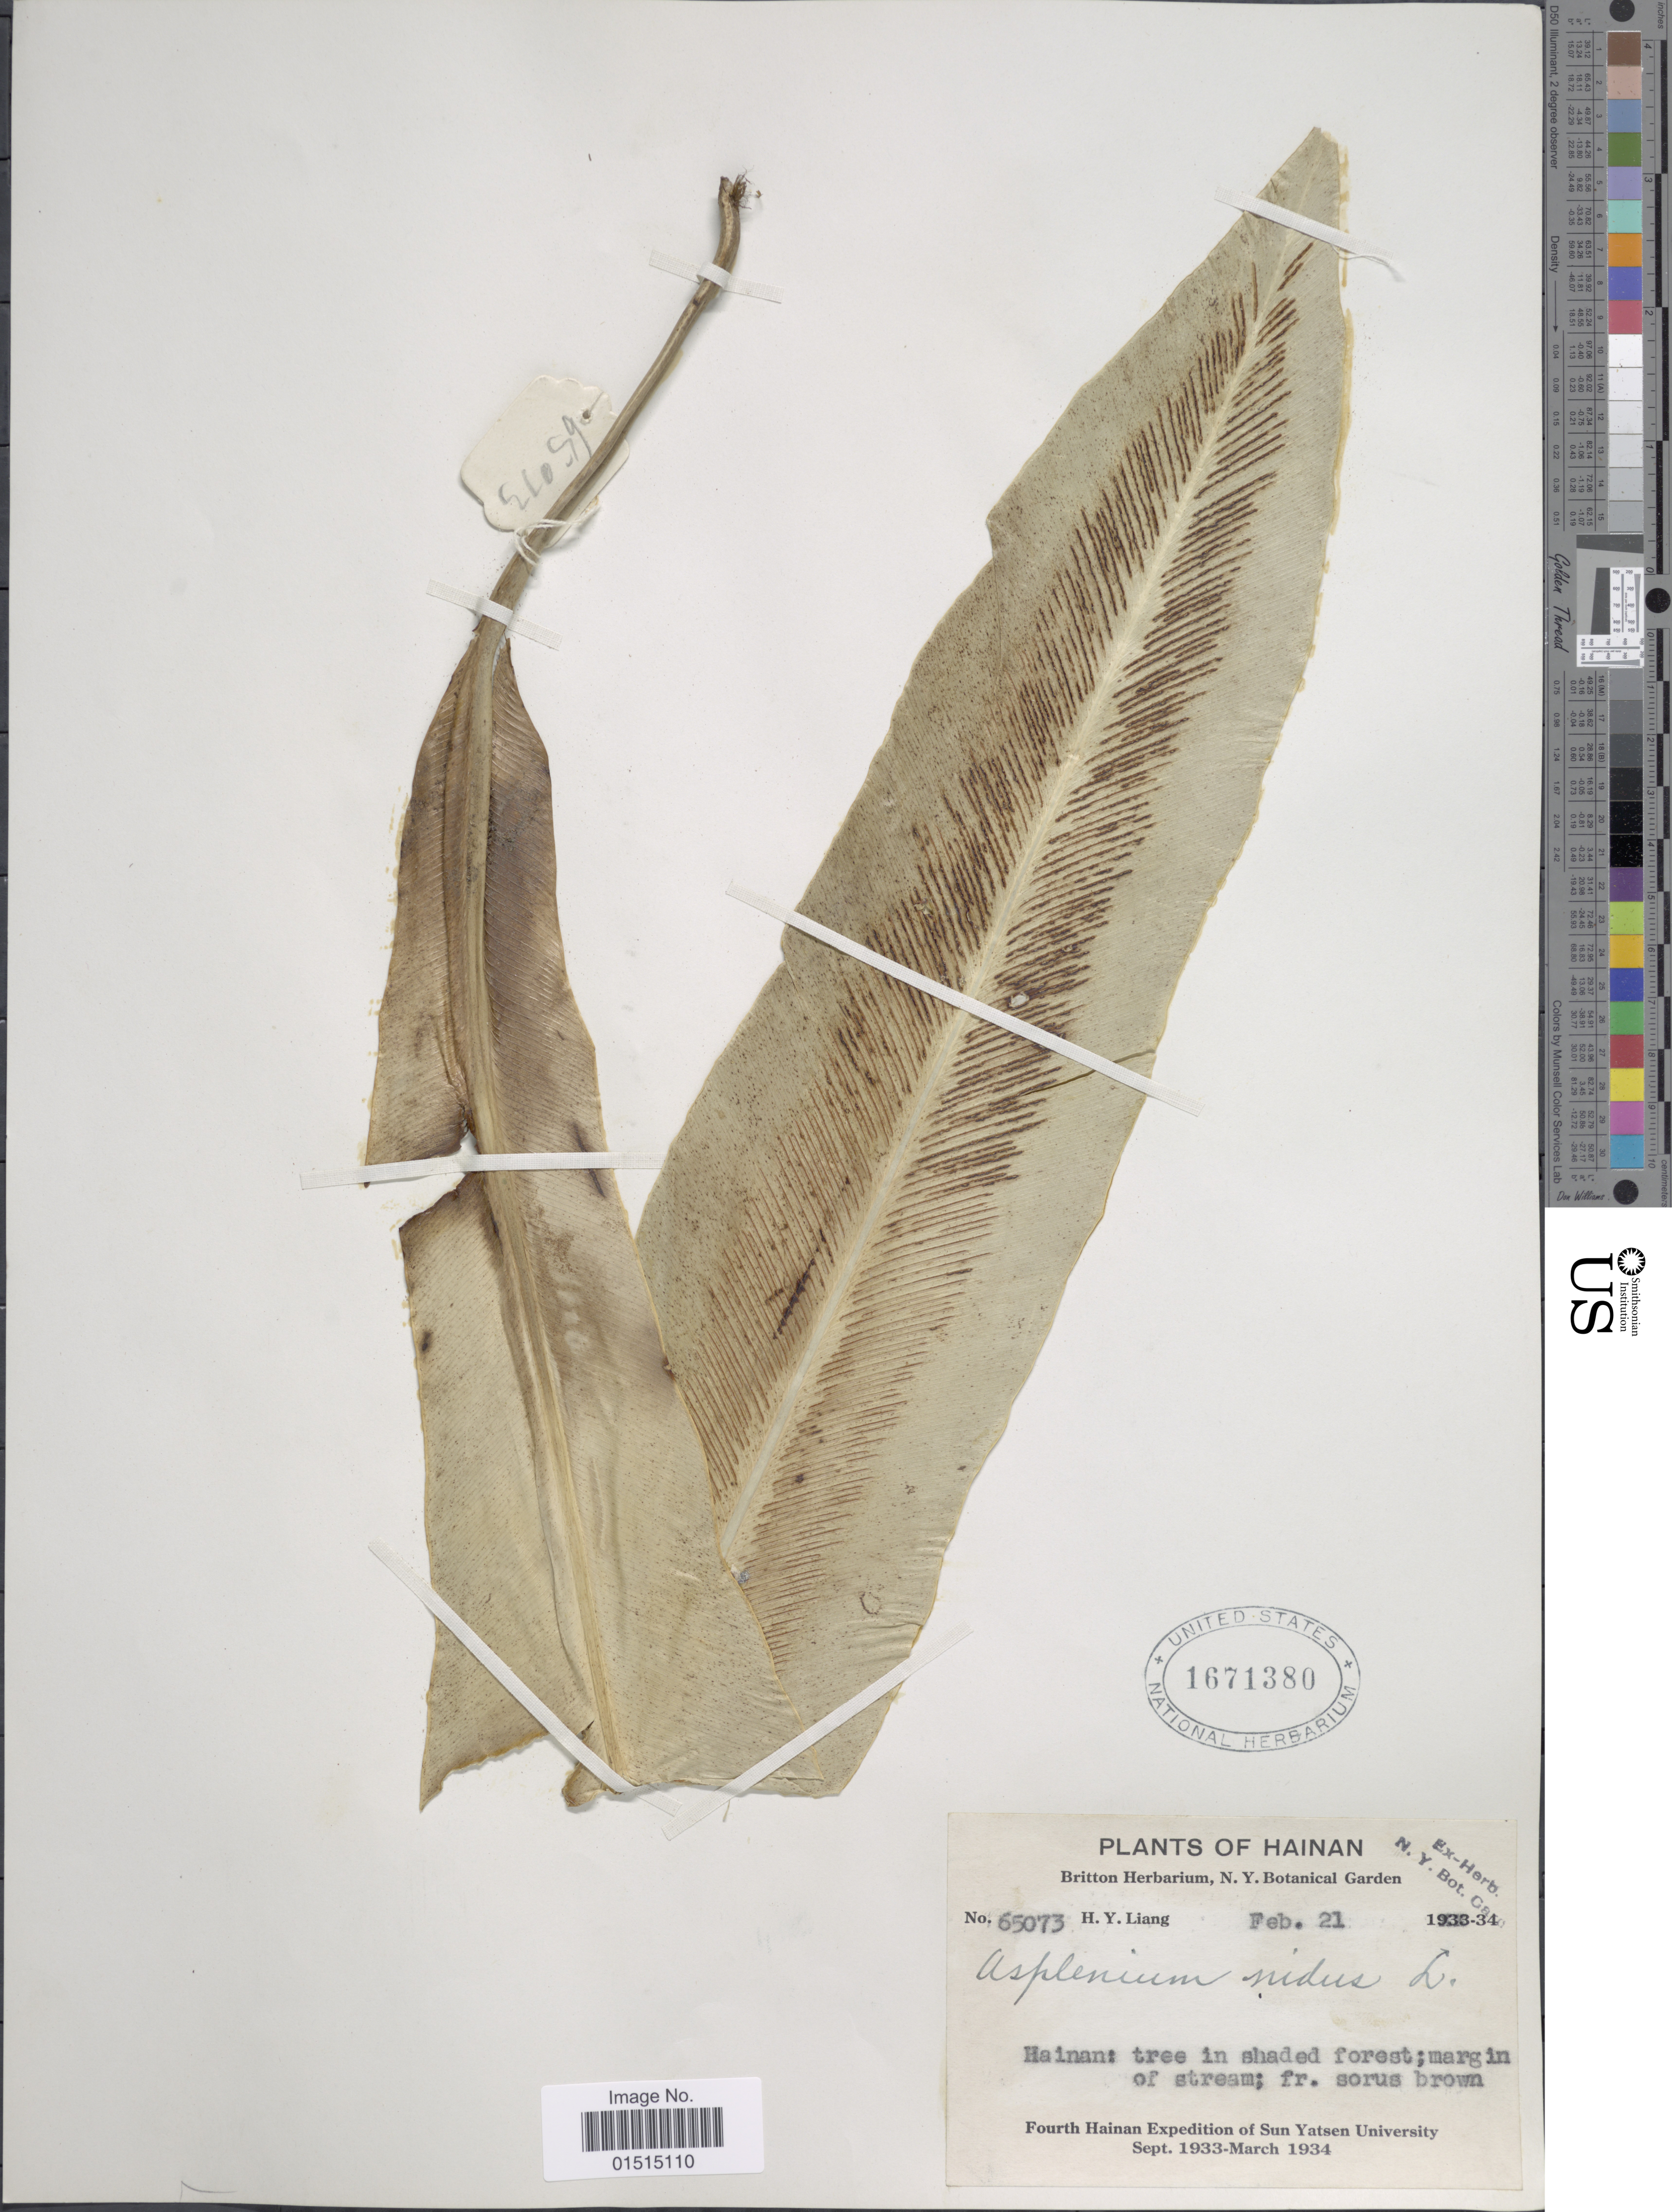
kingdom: Plantae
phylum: Tracheophyta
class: Polypodiopsida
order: Polypodiales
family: Aspleniaceae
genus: Asplenium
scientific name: Asplenium nidus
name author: L.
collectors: H. Y. Liang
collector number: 65073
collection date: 1933-02-21/1934-02-21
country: China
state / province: Hainan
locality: Tree in shaded forest; marg in stream; fr. sorus brown. Hainan.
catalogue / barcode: US 1671380